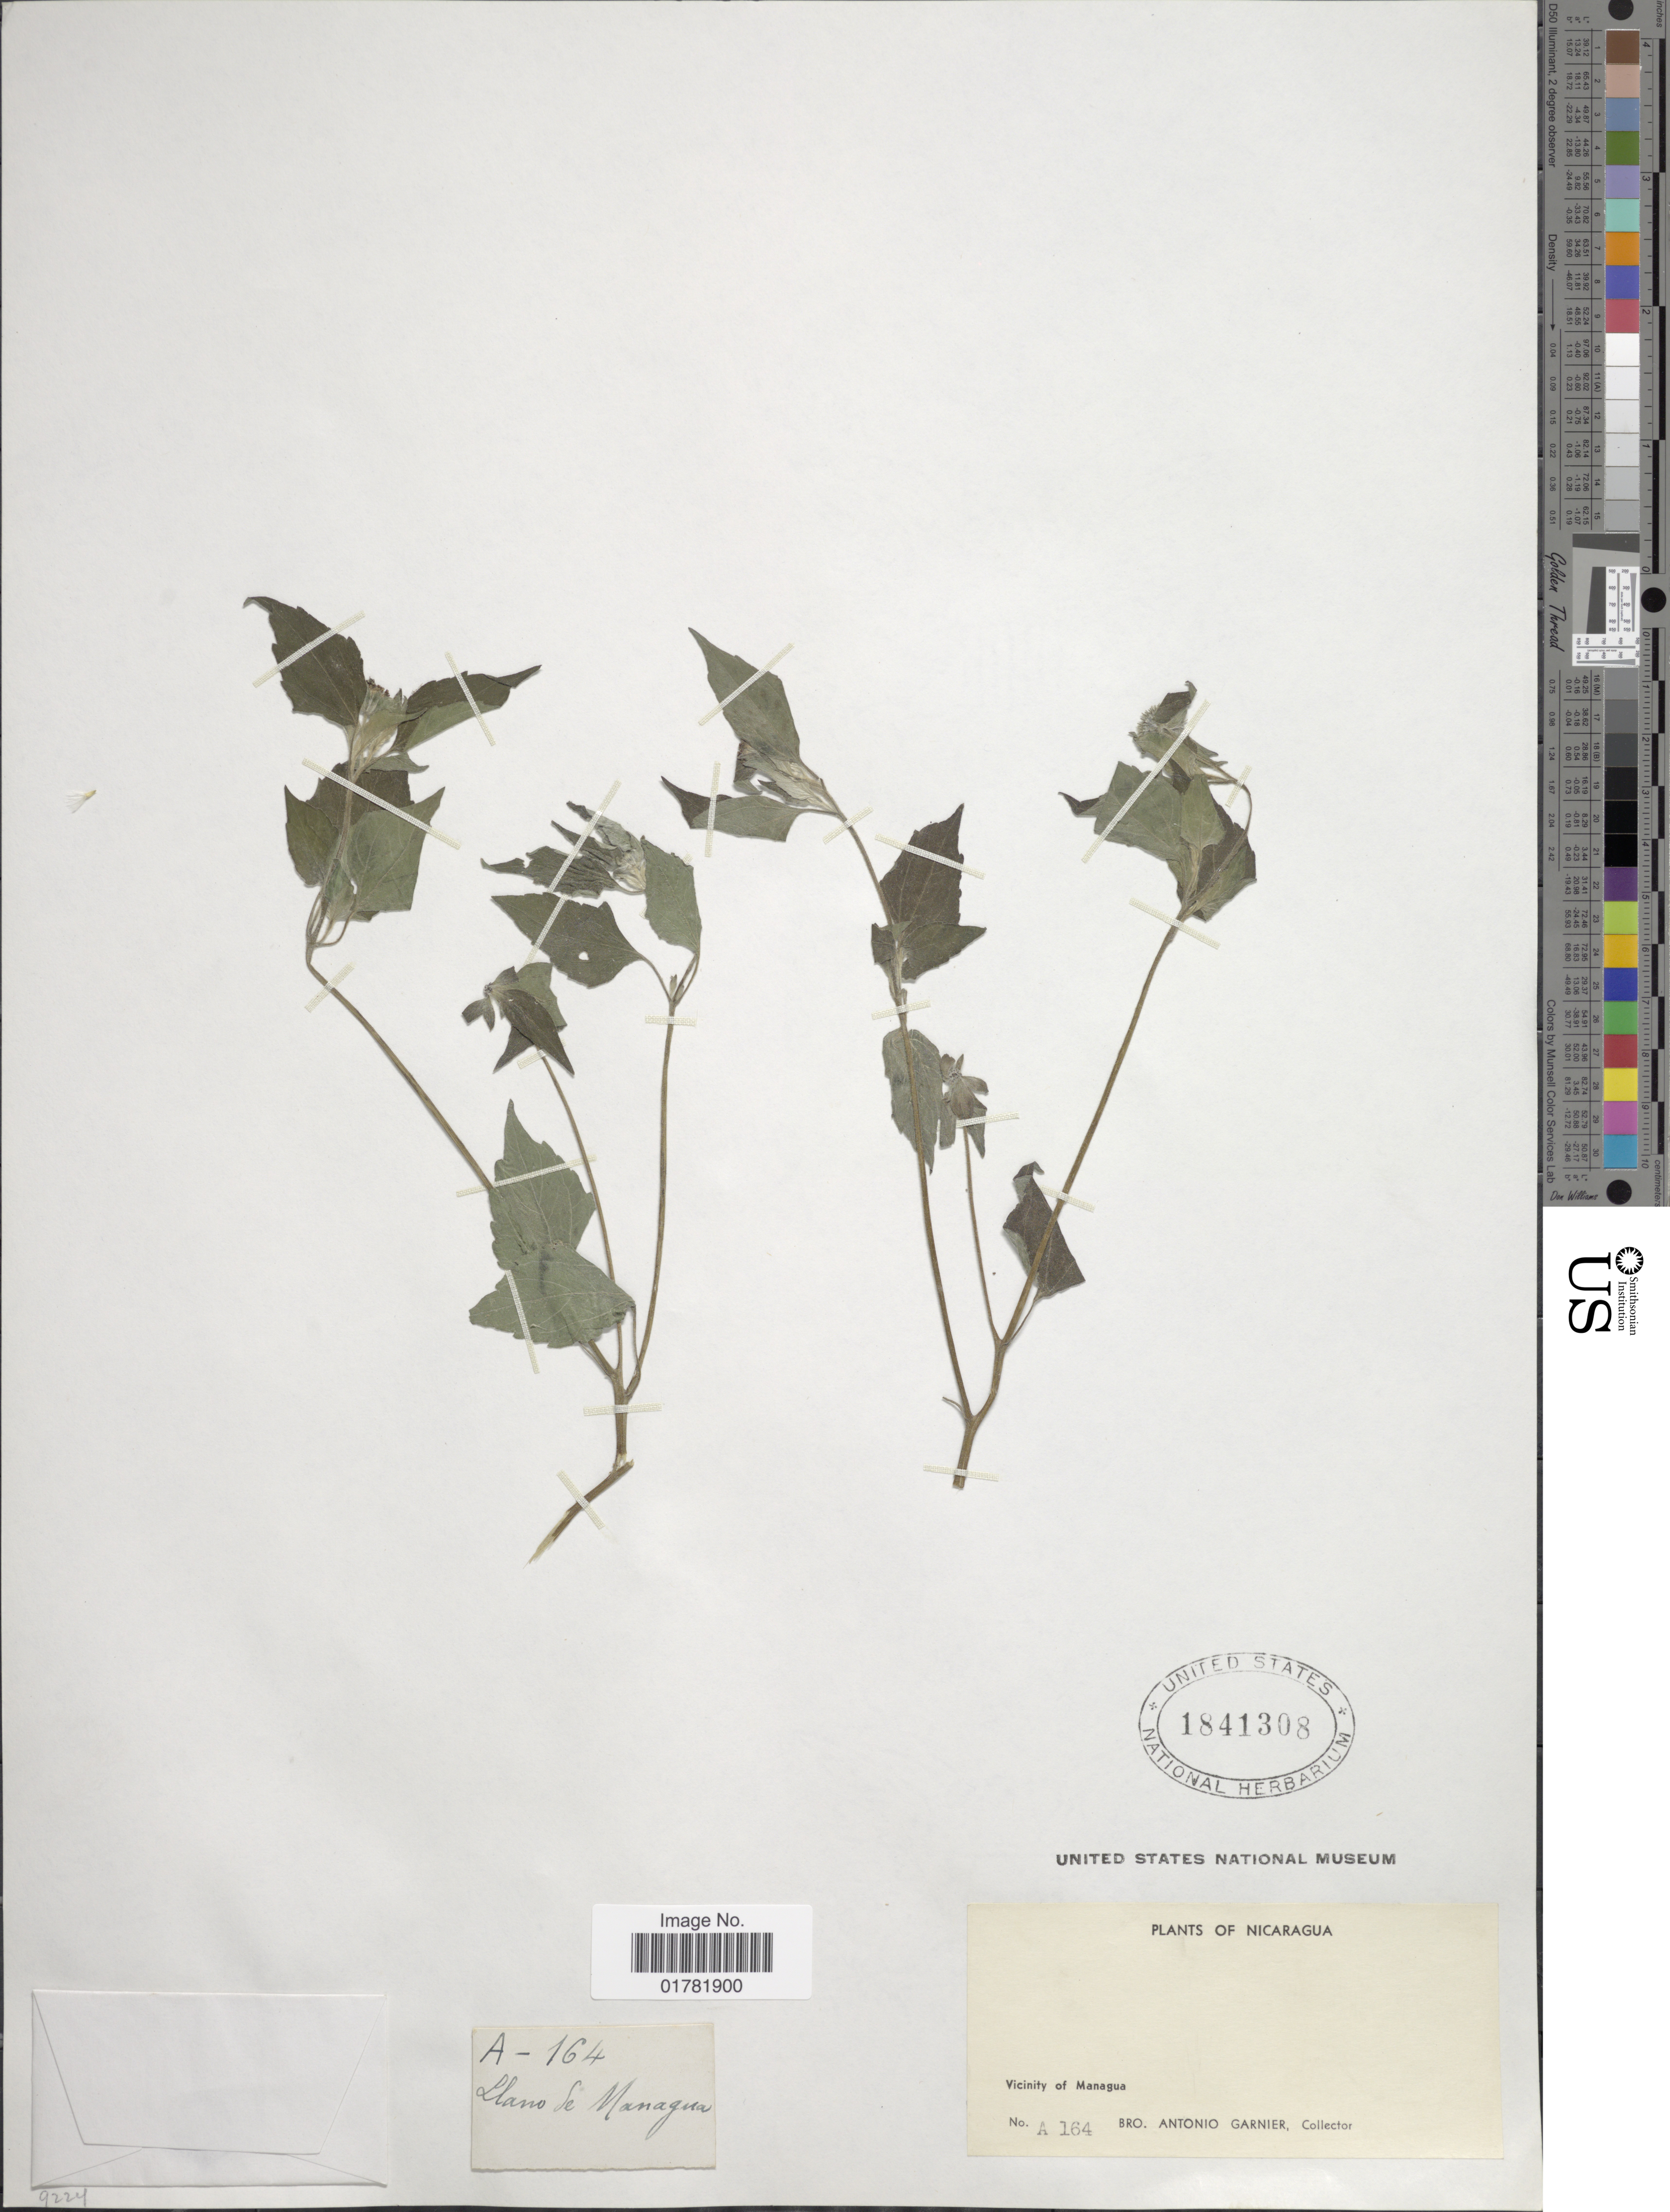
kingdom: Plantae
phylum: Tracheophyta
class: Magnoliopsida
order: Asterales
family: Asteraceae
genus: Synedrella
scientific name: Synedrella nodiflora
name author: (L.) Gaertn.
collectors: Bro. A. Garnier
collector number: A 164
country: Nicaragua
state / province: Managua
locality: Vicinity of Managua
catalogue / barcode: US 1841308